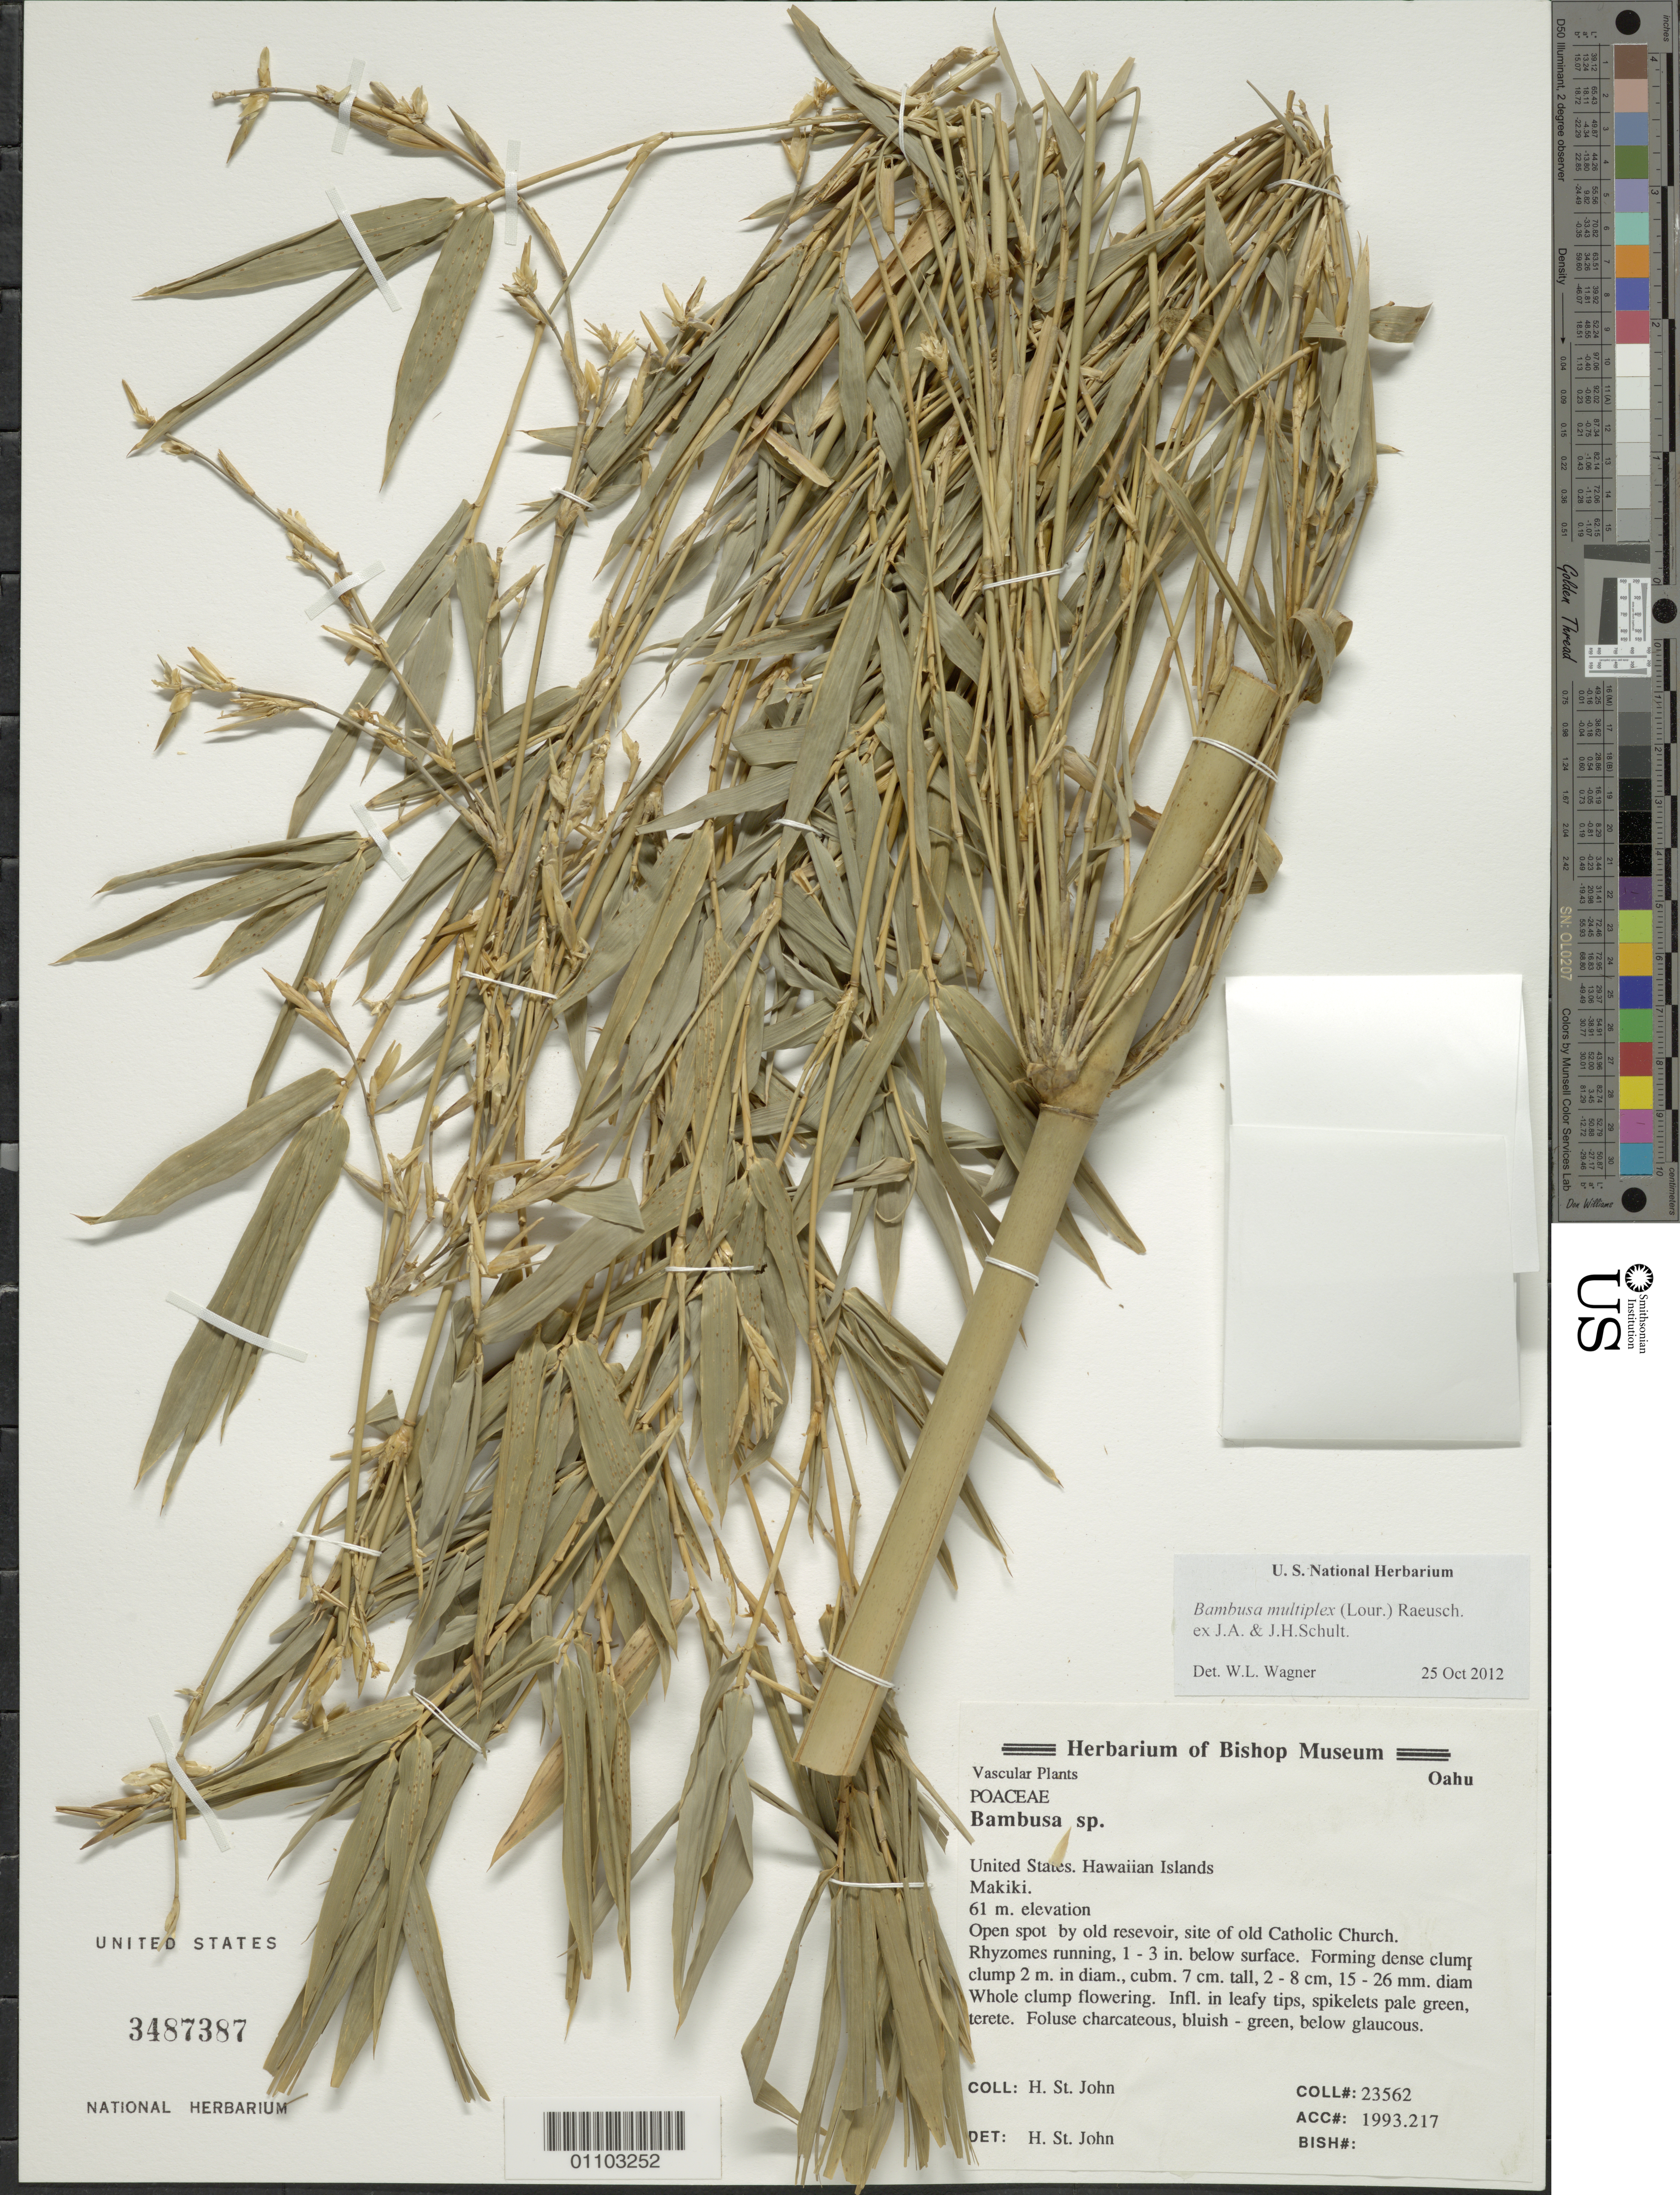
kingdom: Plantae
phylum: Tracheophyta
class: Liliopsida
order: Poales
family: Poaceae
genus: Bambusa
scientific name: Bambusa multiplex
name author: (Lour.) Raeusch. ex Schult. & Schult. f.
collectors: H. St. John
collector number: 23562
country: United States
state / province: Hawaii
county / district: Honolulu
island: Oahu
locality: Makiki. Open spot by old reservoir, site of old Catholic Church.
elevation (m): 61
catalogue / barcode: US 3487387